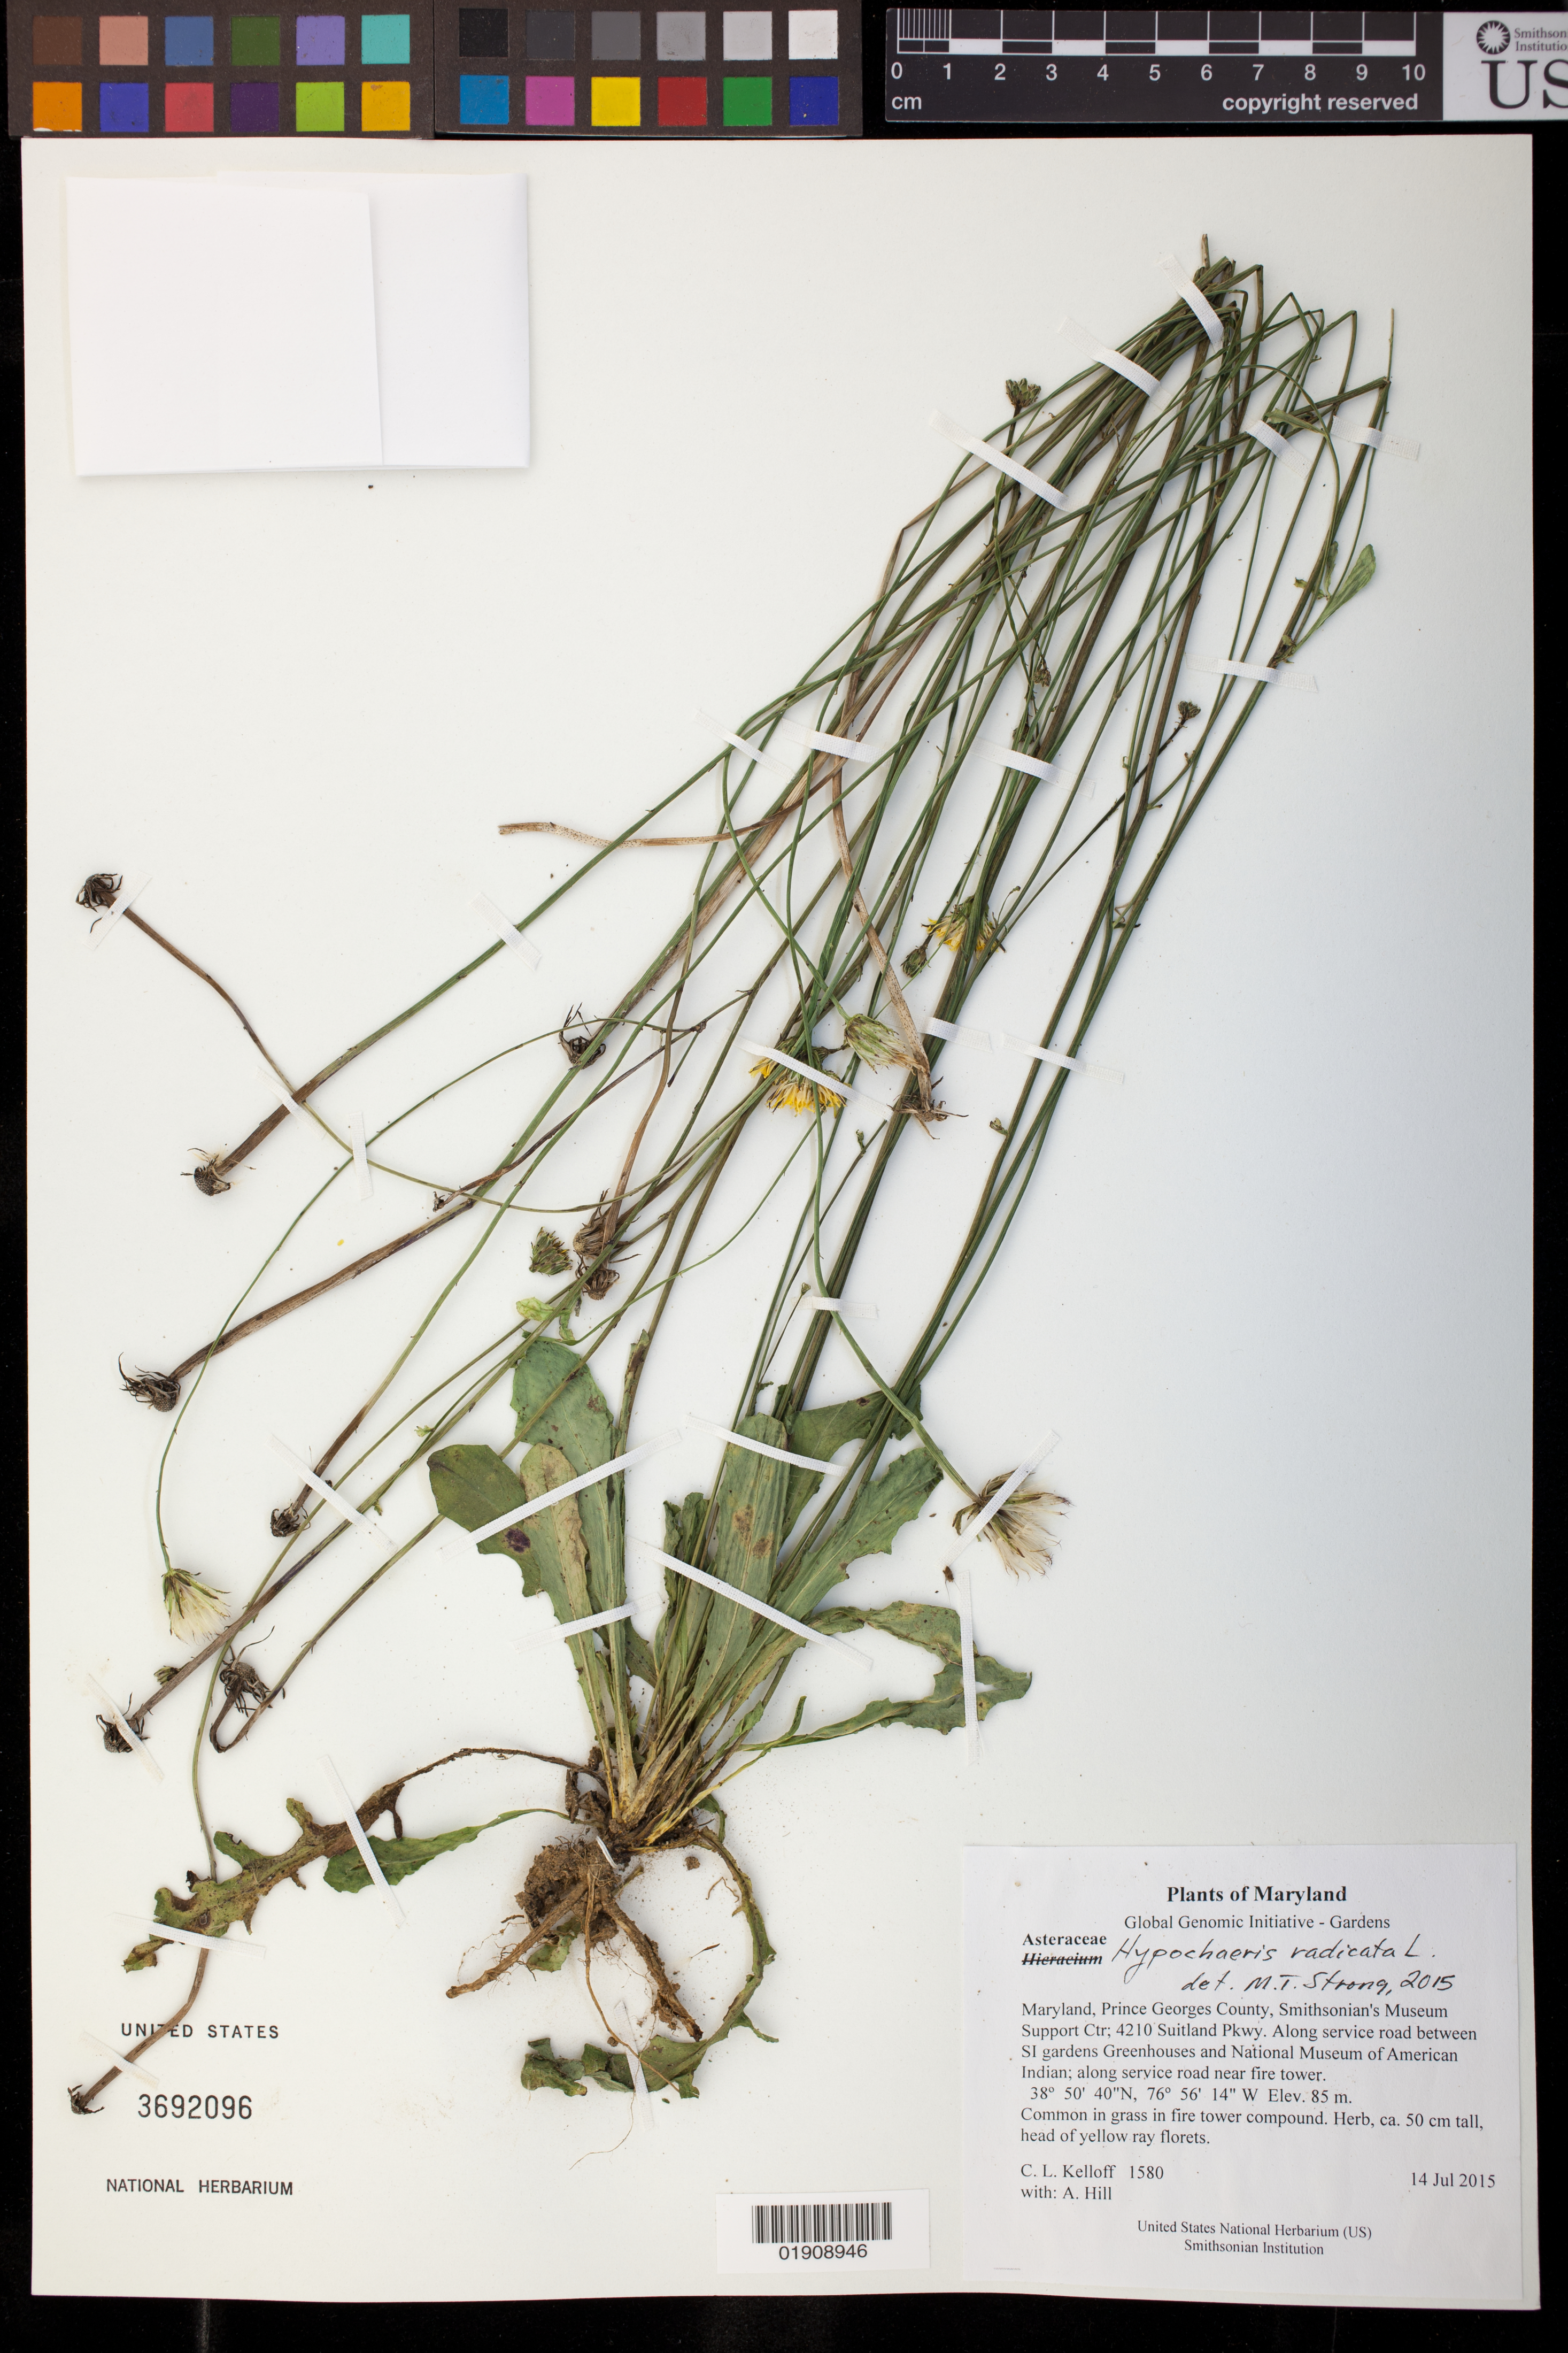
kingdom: Plantae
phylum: Tracheophyta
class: Magnoliopsida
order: Asterales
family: Asteraceae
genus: Hypochaeris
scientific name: Hypochaeris radicata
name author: L.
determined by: Strong, M. T., (US), Smithsonian Institution - National Museum of Natural History (UNITED STATES)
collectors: C. L. Kelloff & A. Hill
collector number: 1580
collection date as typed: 14 Jul 2015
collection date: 2015-07-14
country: United States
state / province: Maryland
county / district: Prince George's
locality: Smithsonian's Museum Support Ctr; 4210 Suitland Pkwy. Along service road between SI gardens Greenhouses and National Museum of American Indian; along service road near fire tower.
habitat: Common in grass in fire tower compound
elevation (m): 85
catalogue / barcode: US 3692096